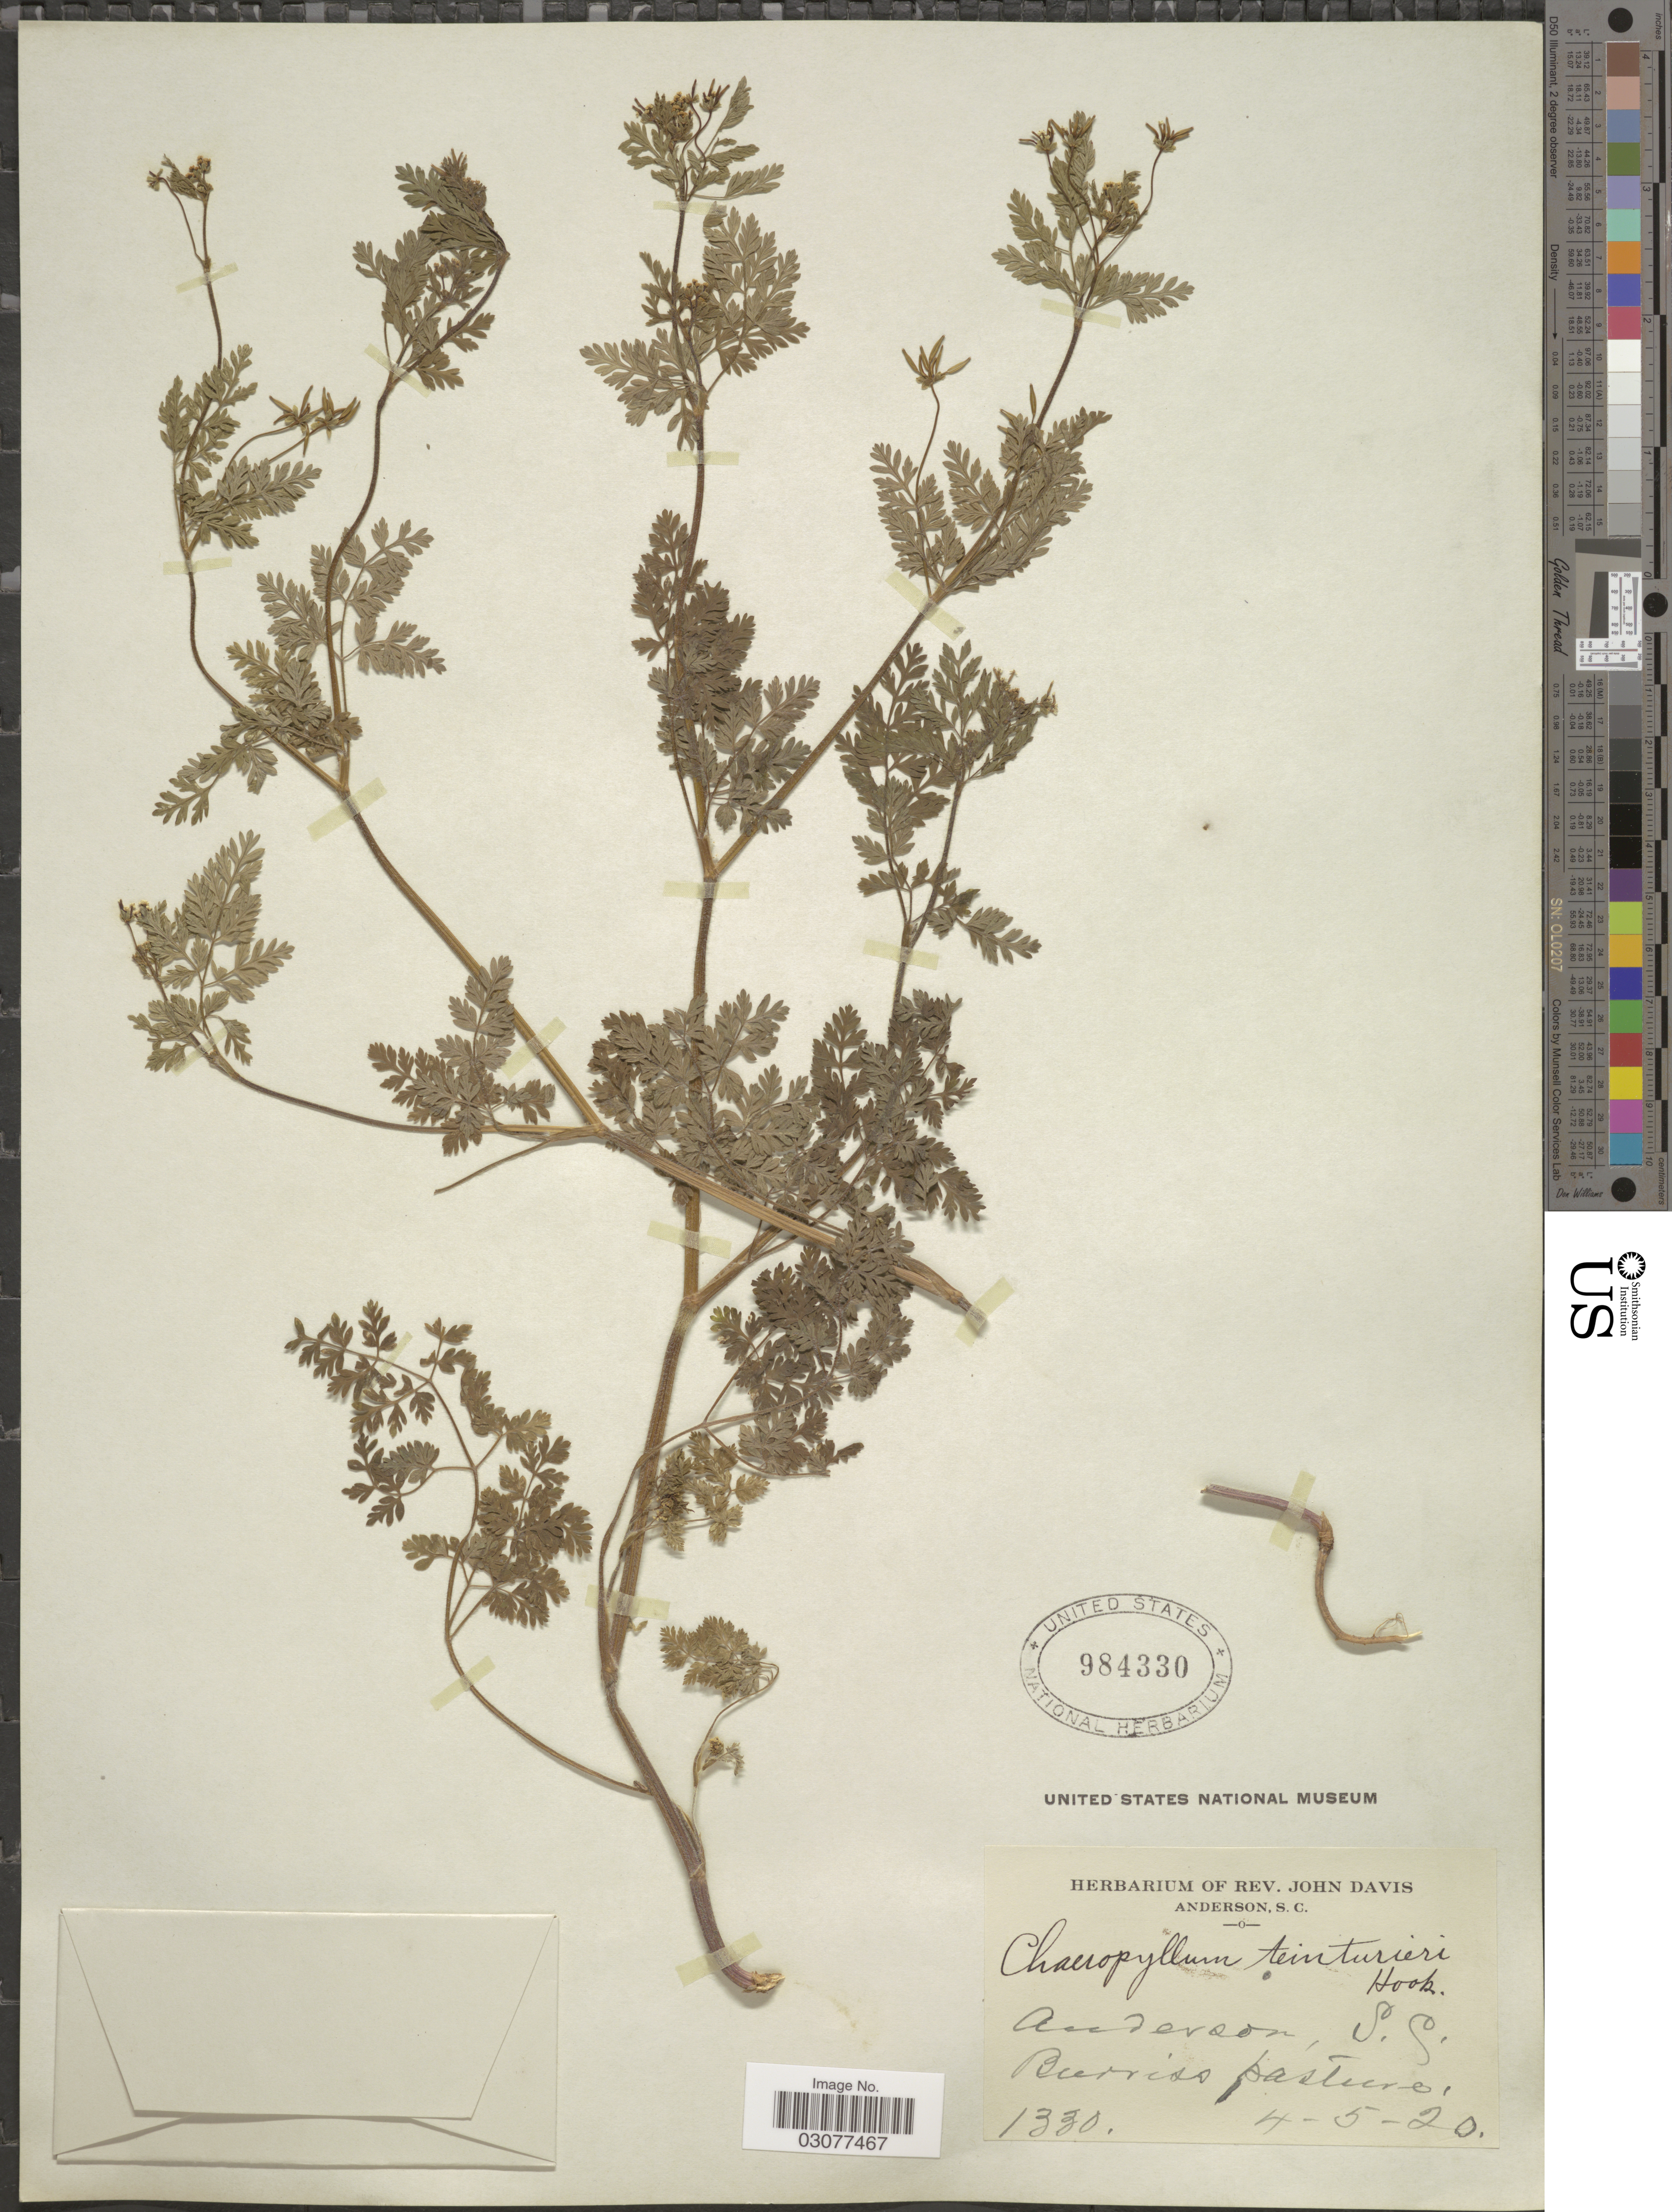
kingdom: Plantae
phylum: Tracheophyta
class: Magnoliopsida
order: Apiales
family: Apiaceae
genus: Chaerophyllum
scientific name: Chaerophyllum tainturieri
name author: Hook.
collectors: ex herb. Rev. John Davis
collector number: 1330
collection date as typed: Transcribed d/m/y: 4/5/20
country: United States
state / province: South Carolina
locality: Anderson, S.C., Barrios pastures.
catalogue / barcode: US 984330